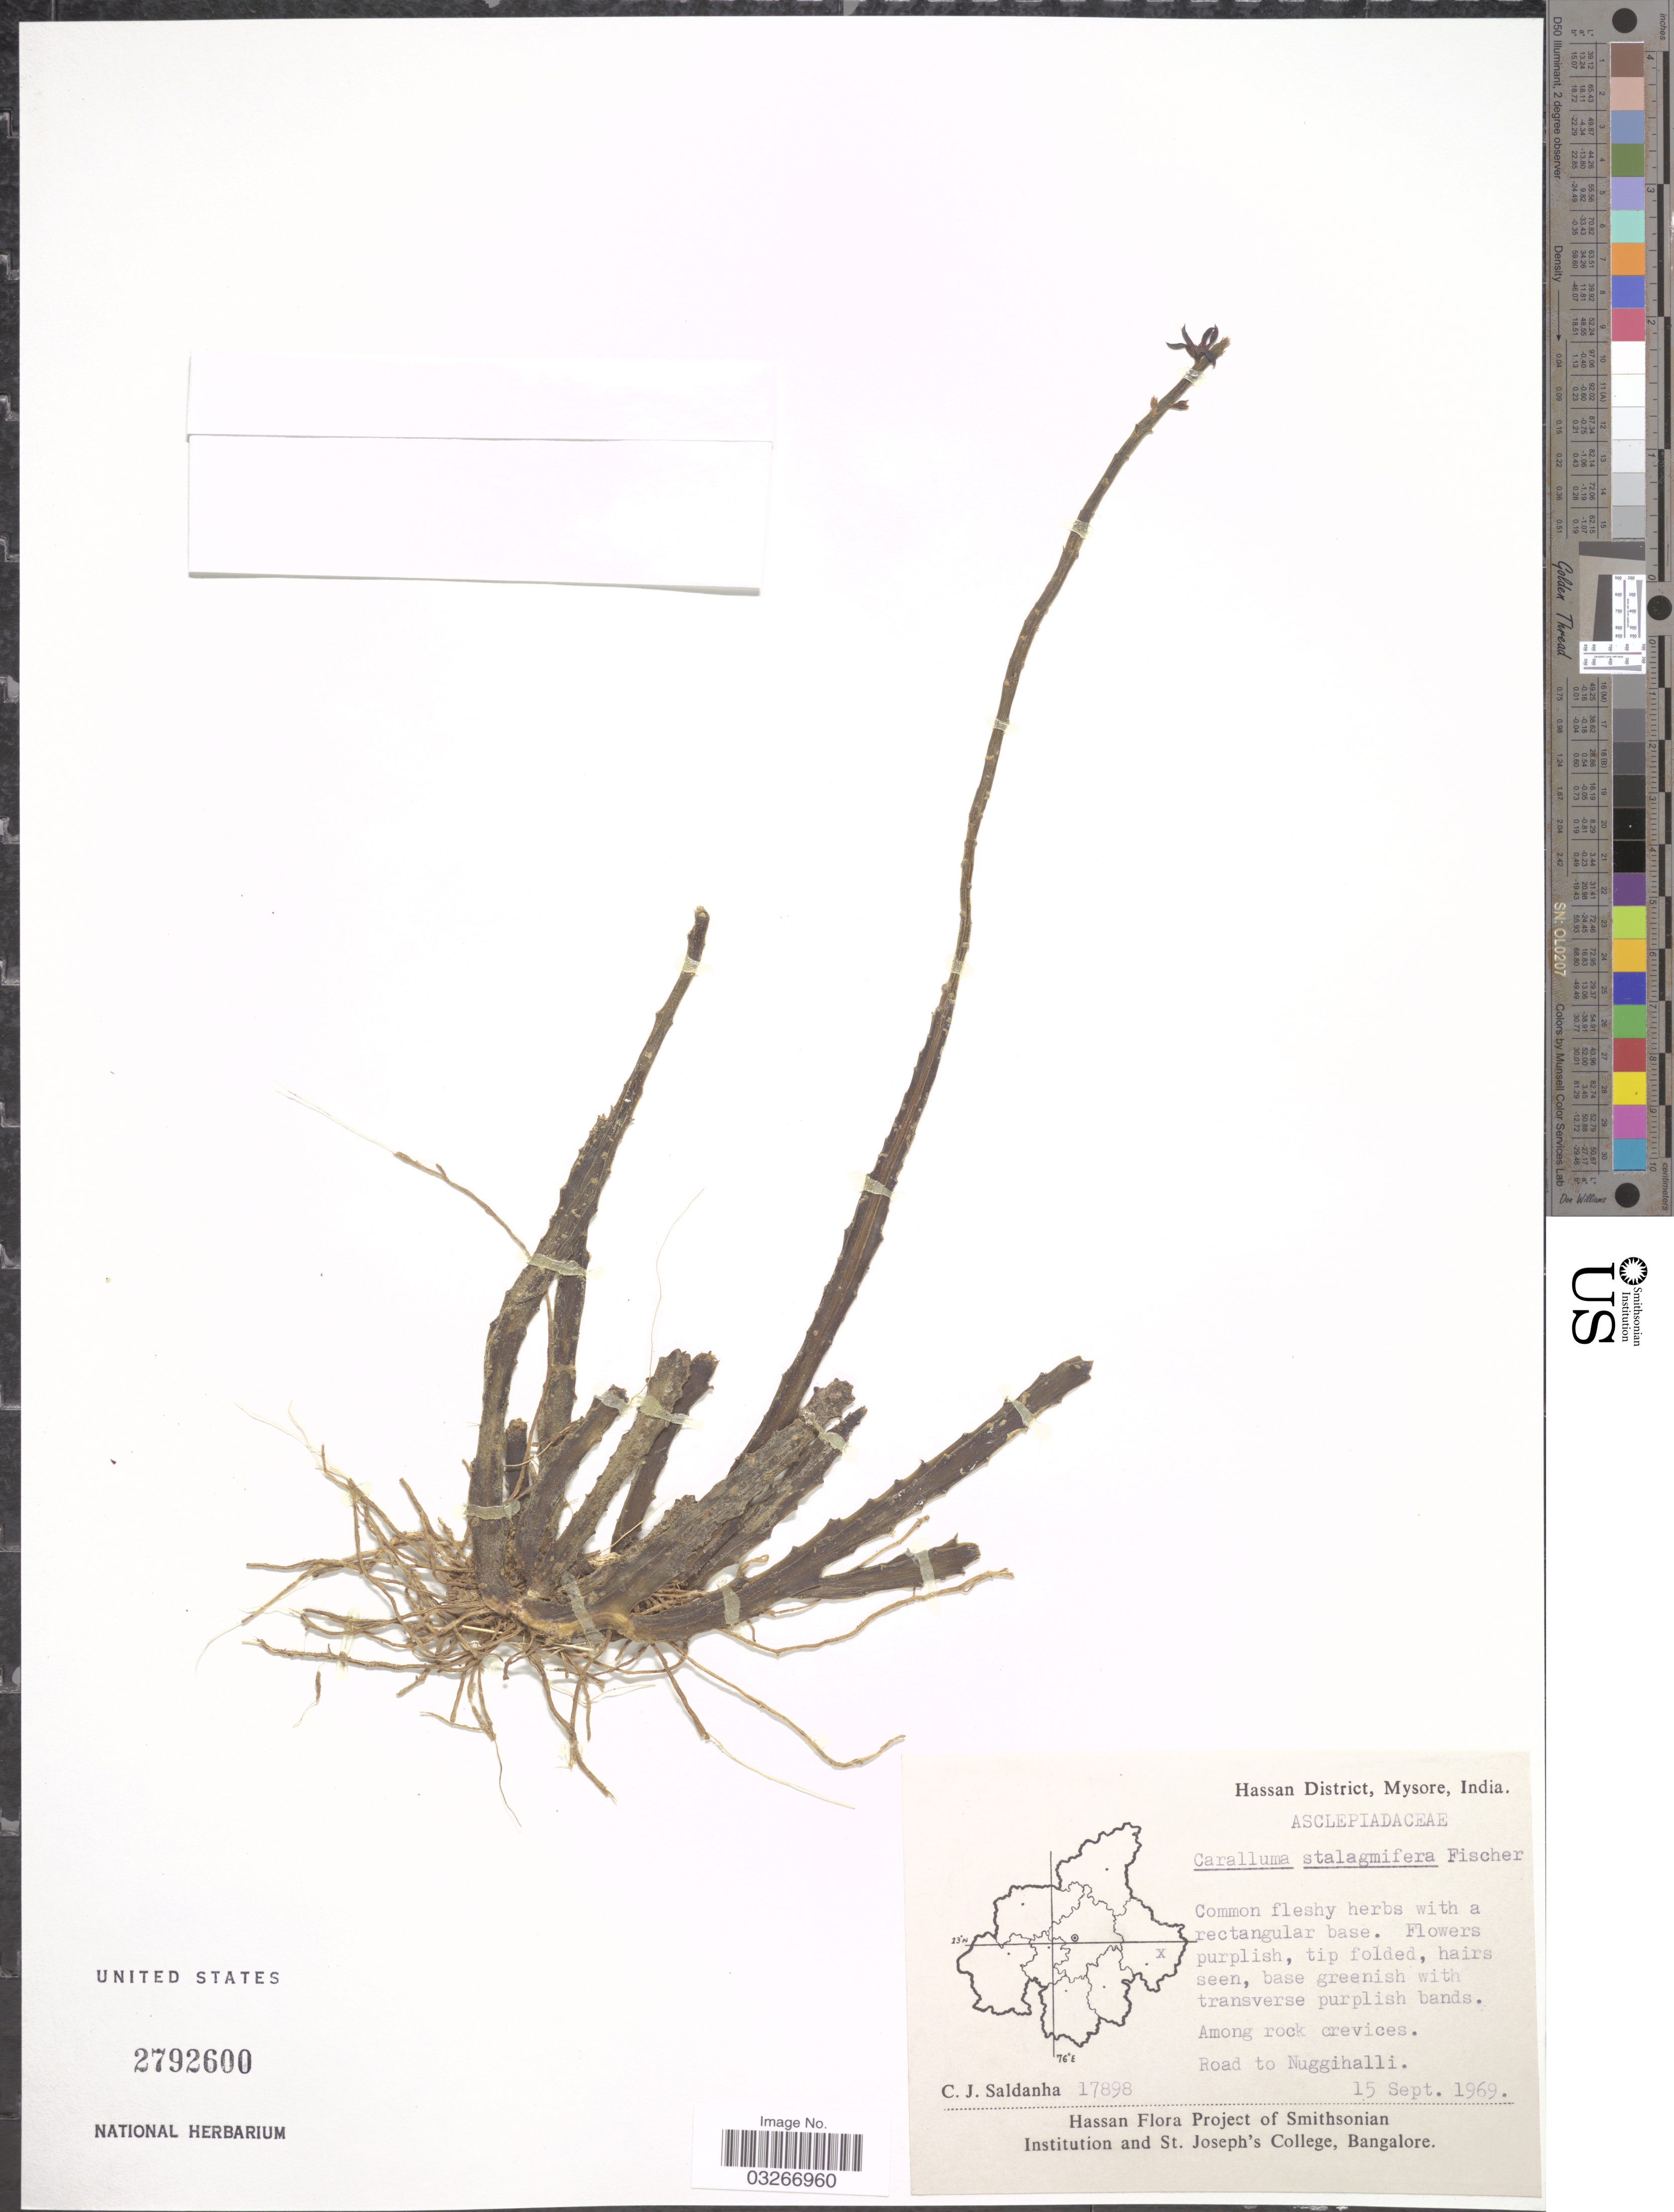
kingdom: Plantae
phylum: Tracheophyta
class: Magnoliopsida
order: Gentianales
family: Apocynaceae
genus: Caralluma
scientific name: Caralluma stalagmifera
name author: C.E.C. Fisch.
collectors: C. J. Saldanha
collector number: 17898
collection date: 1969-09-15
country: India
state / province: Karnataka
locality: Hassan District, Mysore. Road to Nuggihalli.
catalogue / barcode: US 2792600